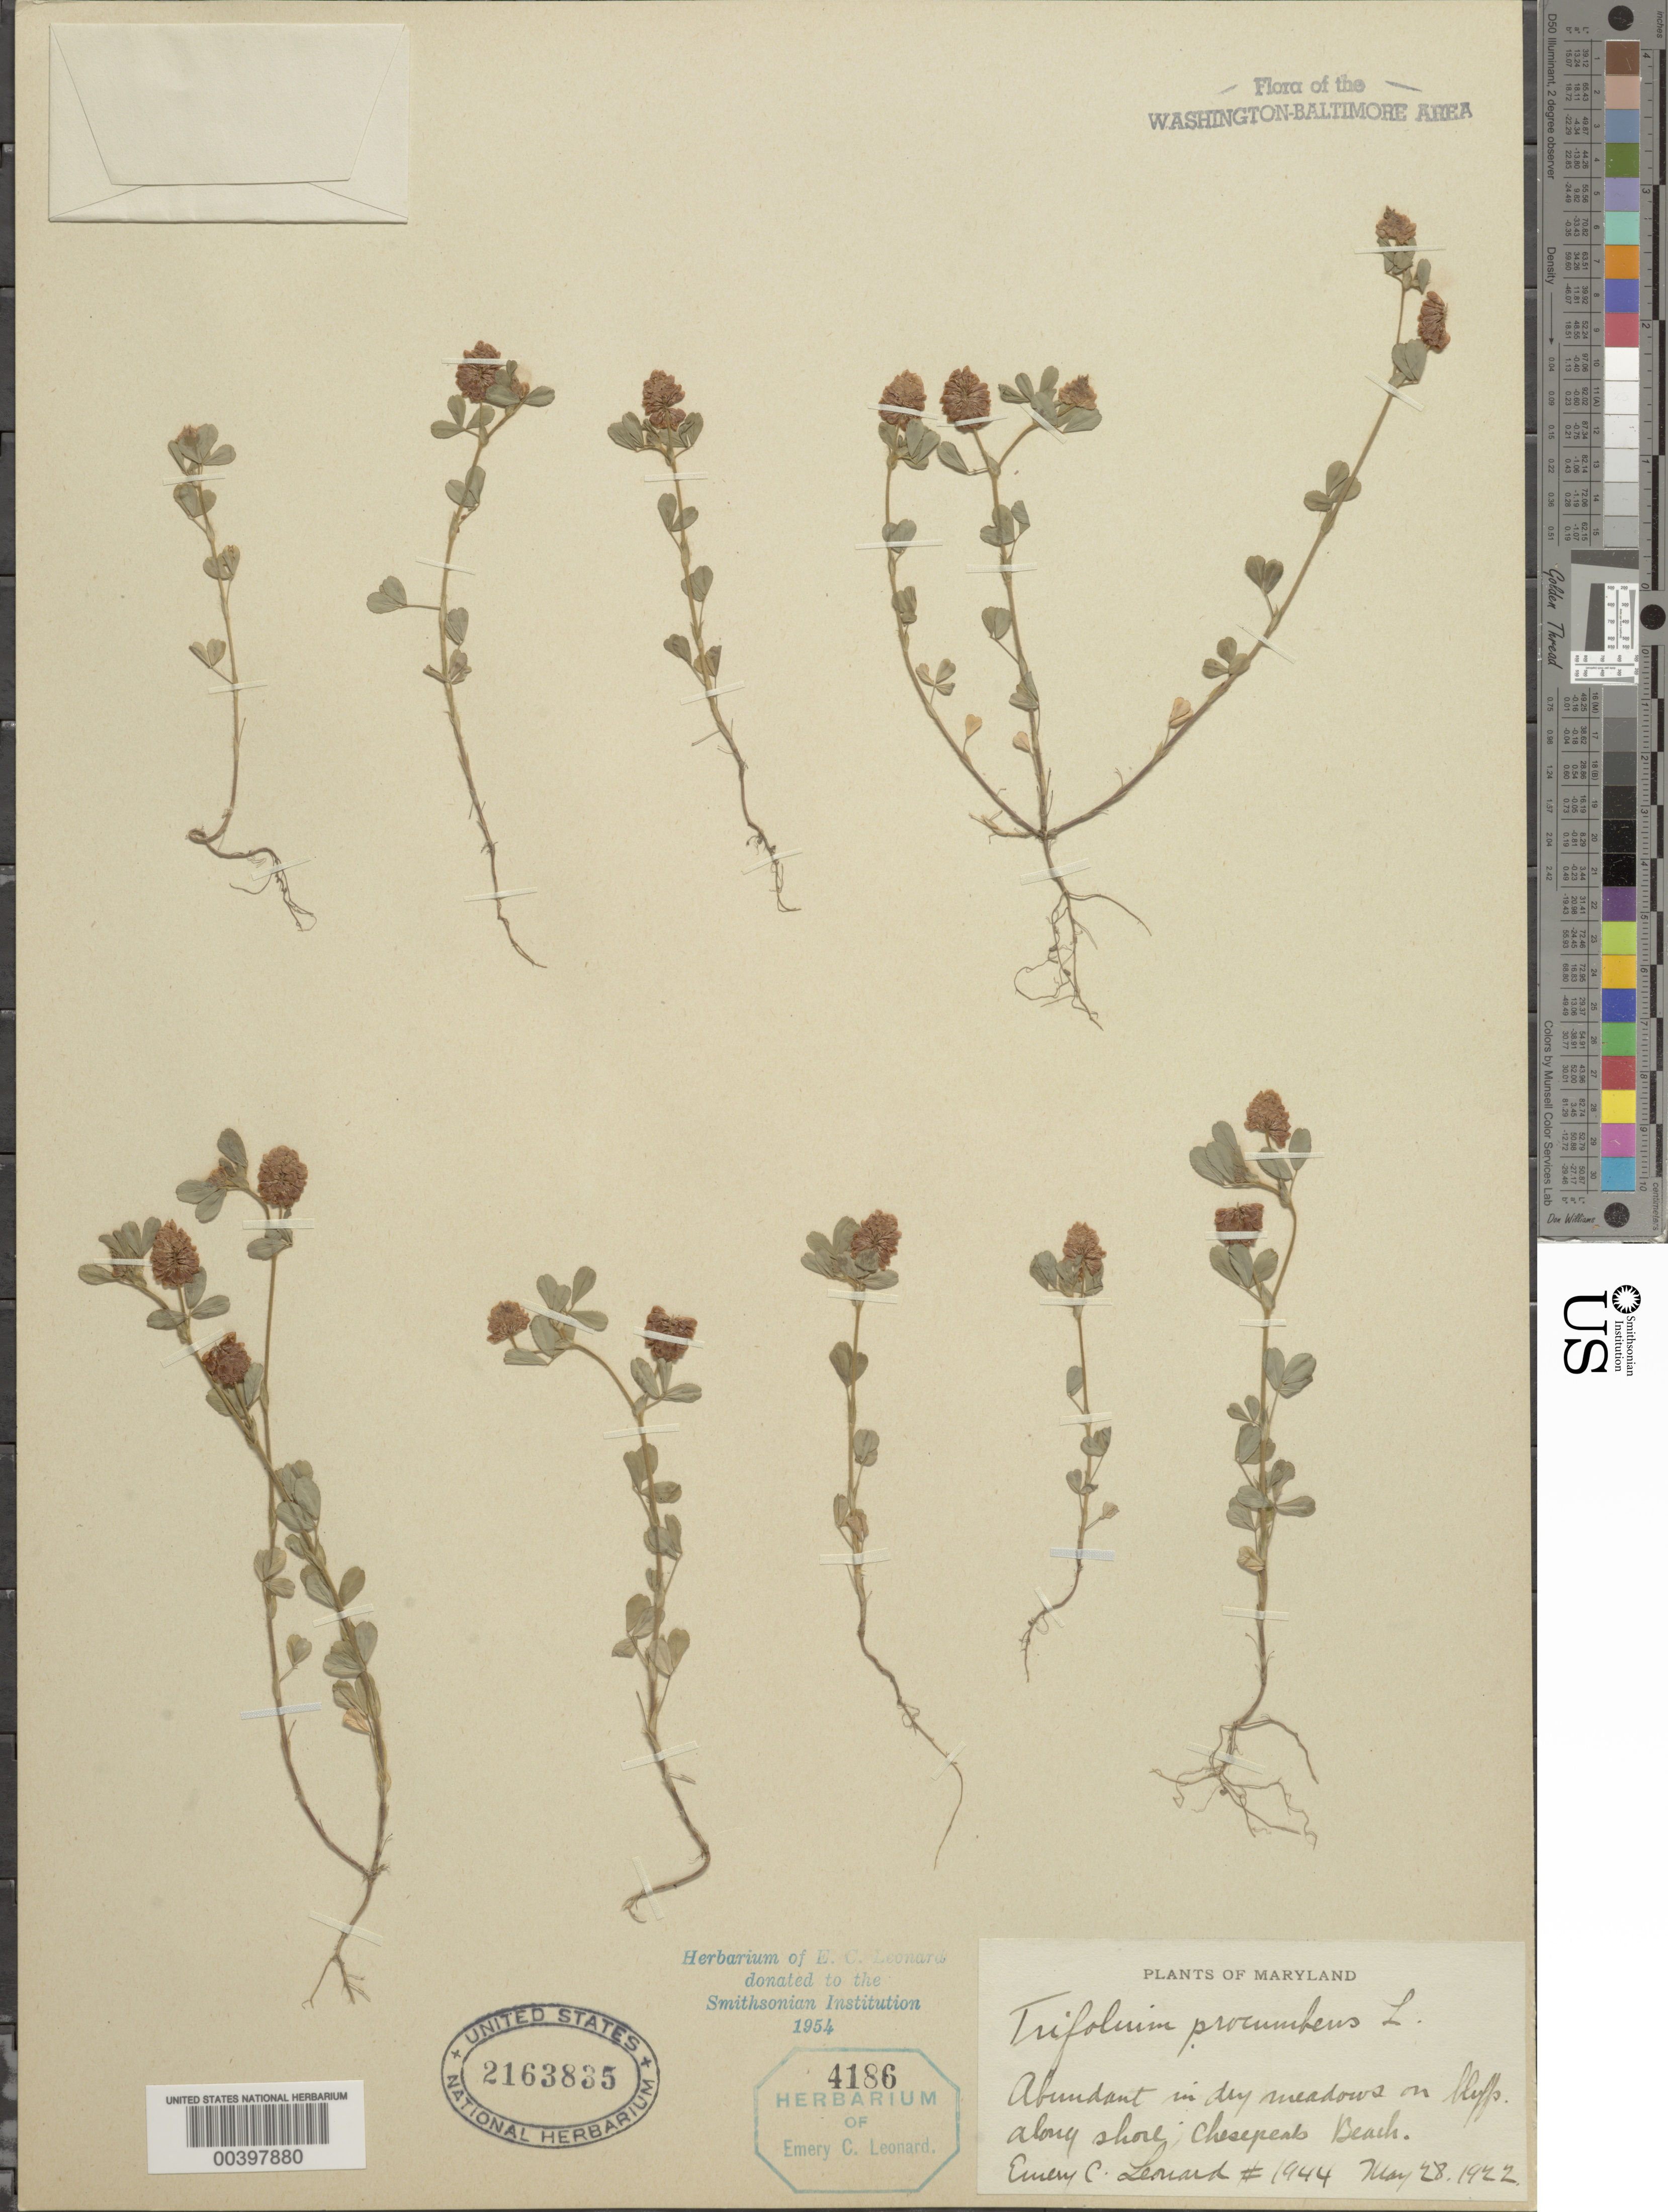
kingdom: Plantae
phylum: Tracheophyta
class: Magnoliopsida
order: Fabales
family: Fabaceae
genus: Trifolium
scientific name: Trifolium campestre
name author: Schreb.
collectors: E. C. Leonard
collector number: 1944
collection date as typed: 28 May 1922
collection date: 1922-05-28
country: United States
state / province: Maryland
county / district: Calvert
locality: Chesapeake Beach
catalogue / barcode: US 2163835